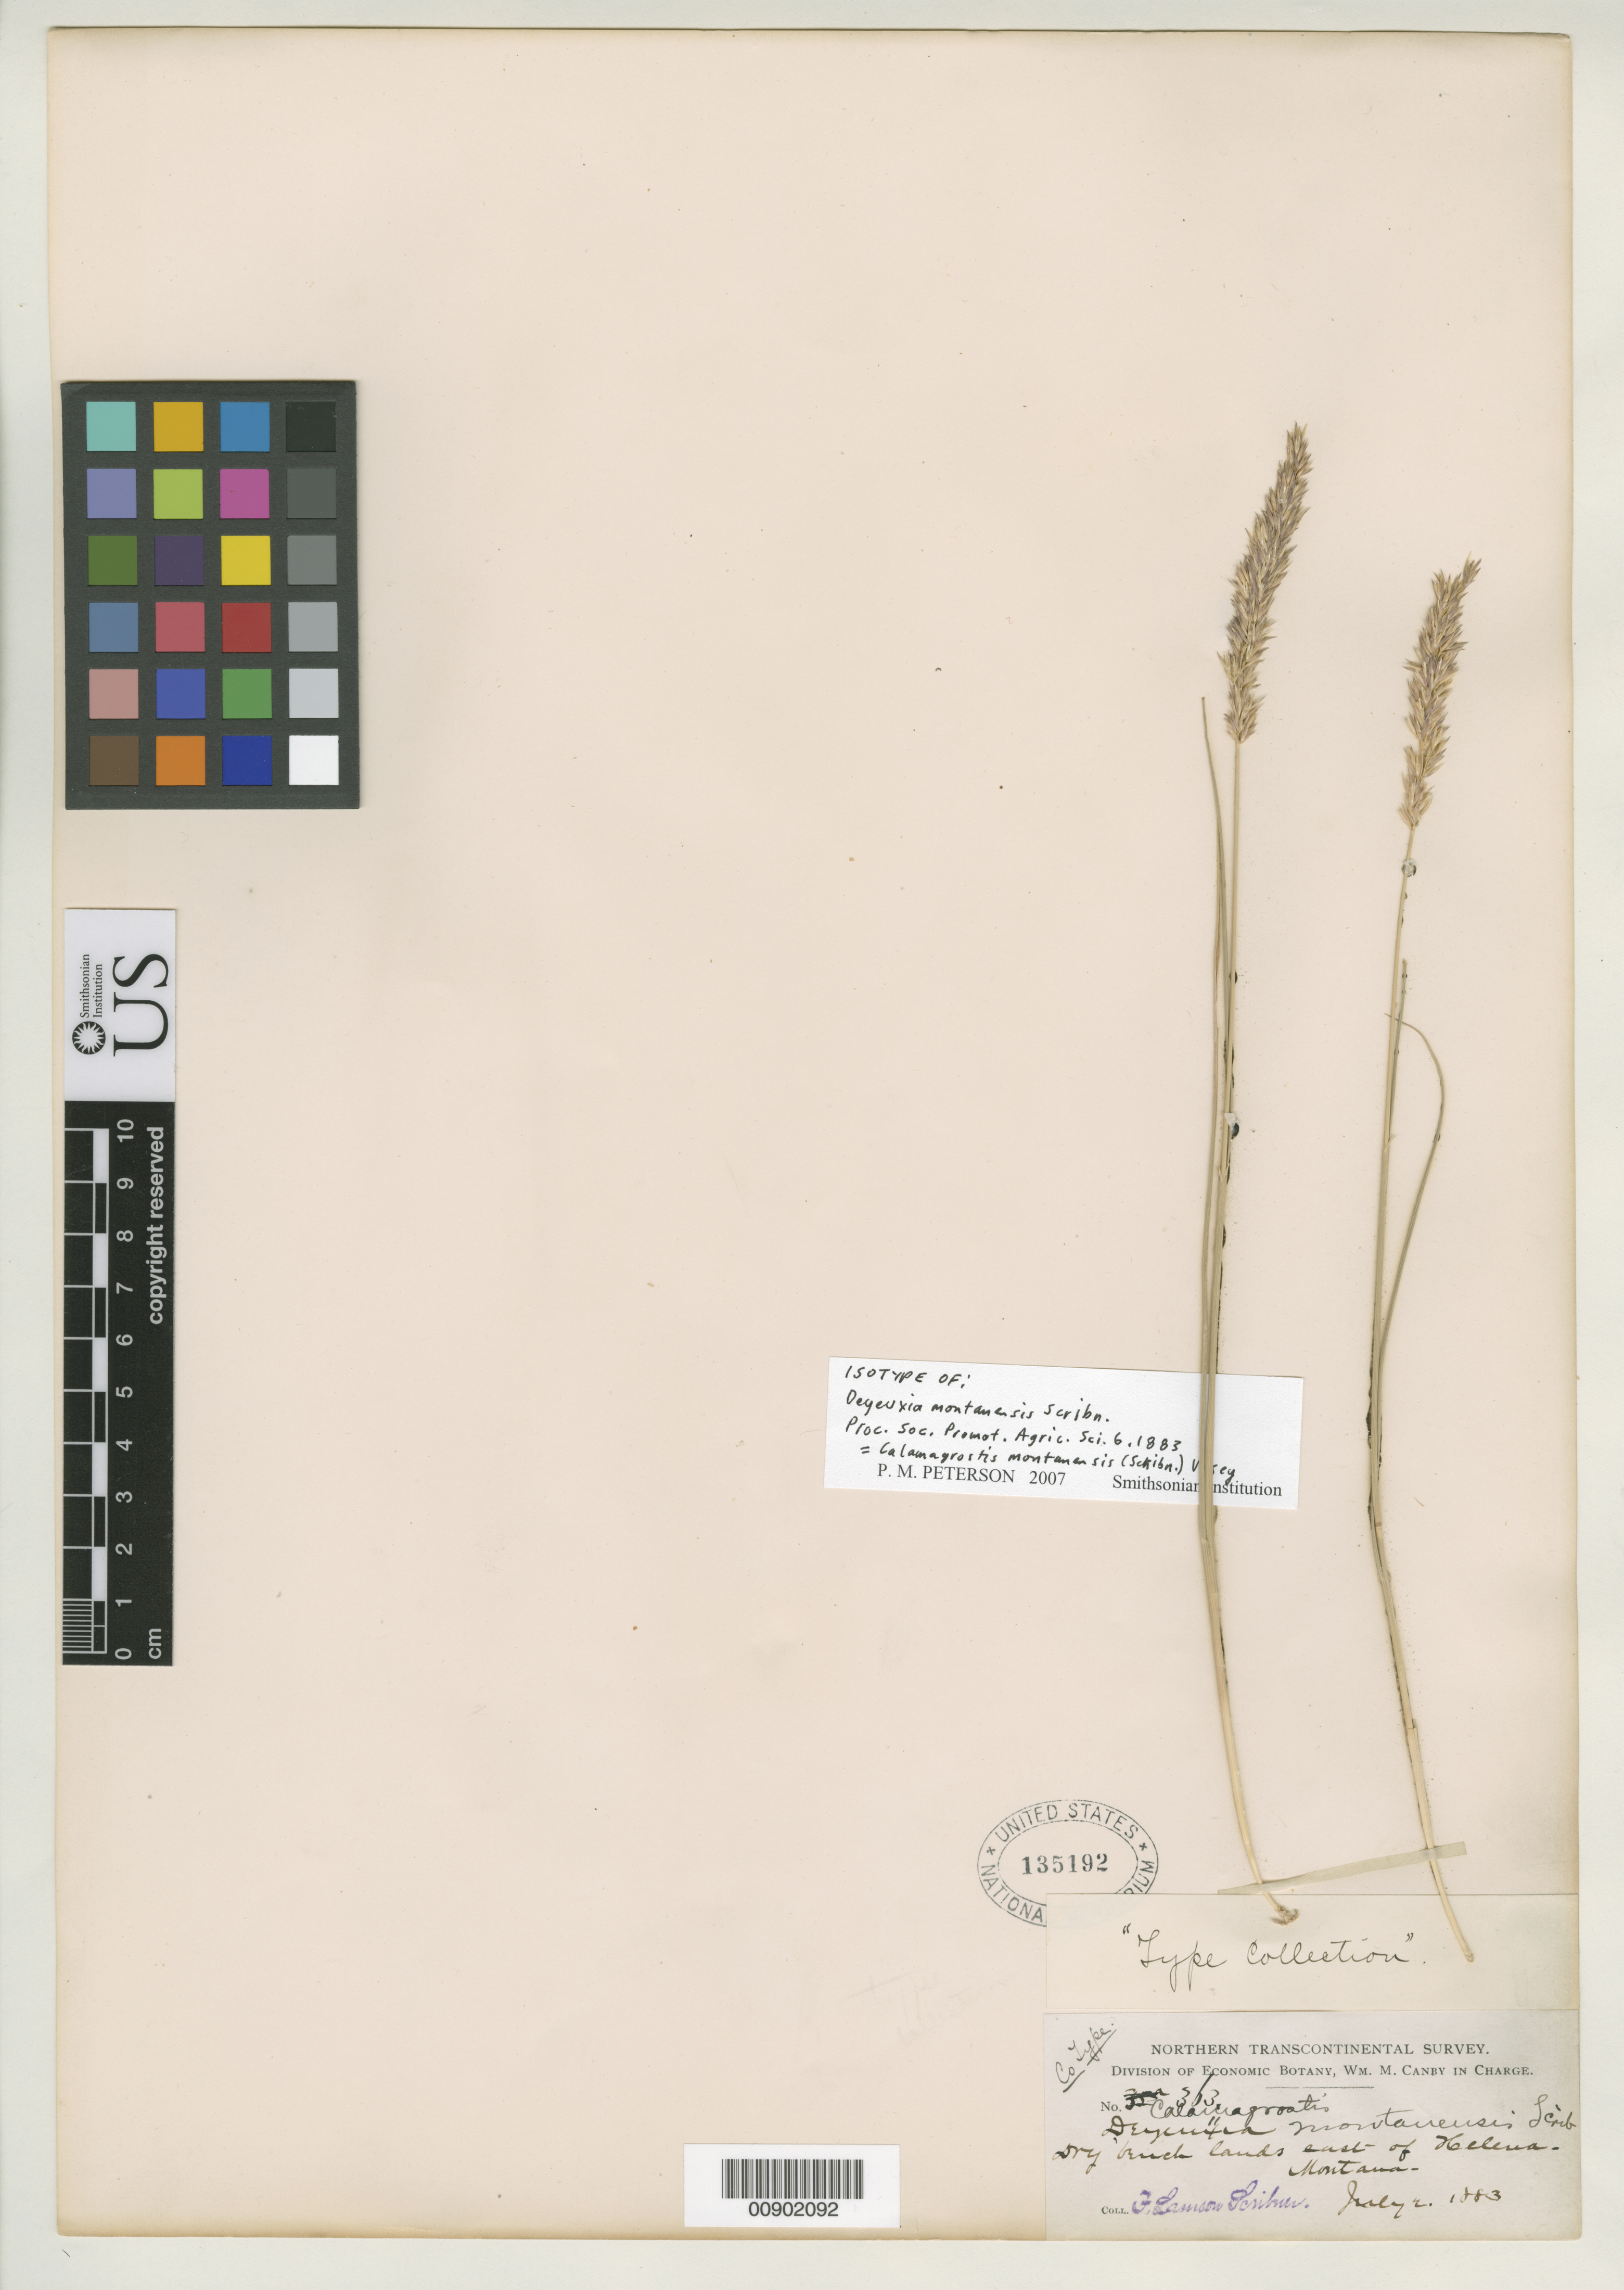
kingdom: Plantae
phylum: Tracheophyta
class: Liliopsida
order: Poales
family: Poaceae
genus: Deyeuxia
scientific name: Deyeuxia montanensis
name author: Scribn.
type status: Isotype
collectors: F. L. Scribner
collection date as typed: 02 Jul 1883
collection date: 1883-07-02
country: United States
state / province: Montana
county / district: Lewis And Clark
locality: Dry bench lands east of Helena, Montana.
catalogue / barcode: US 135192